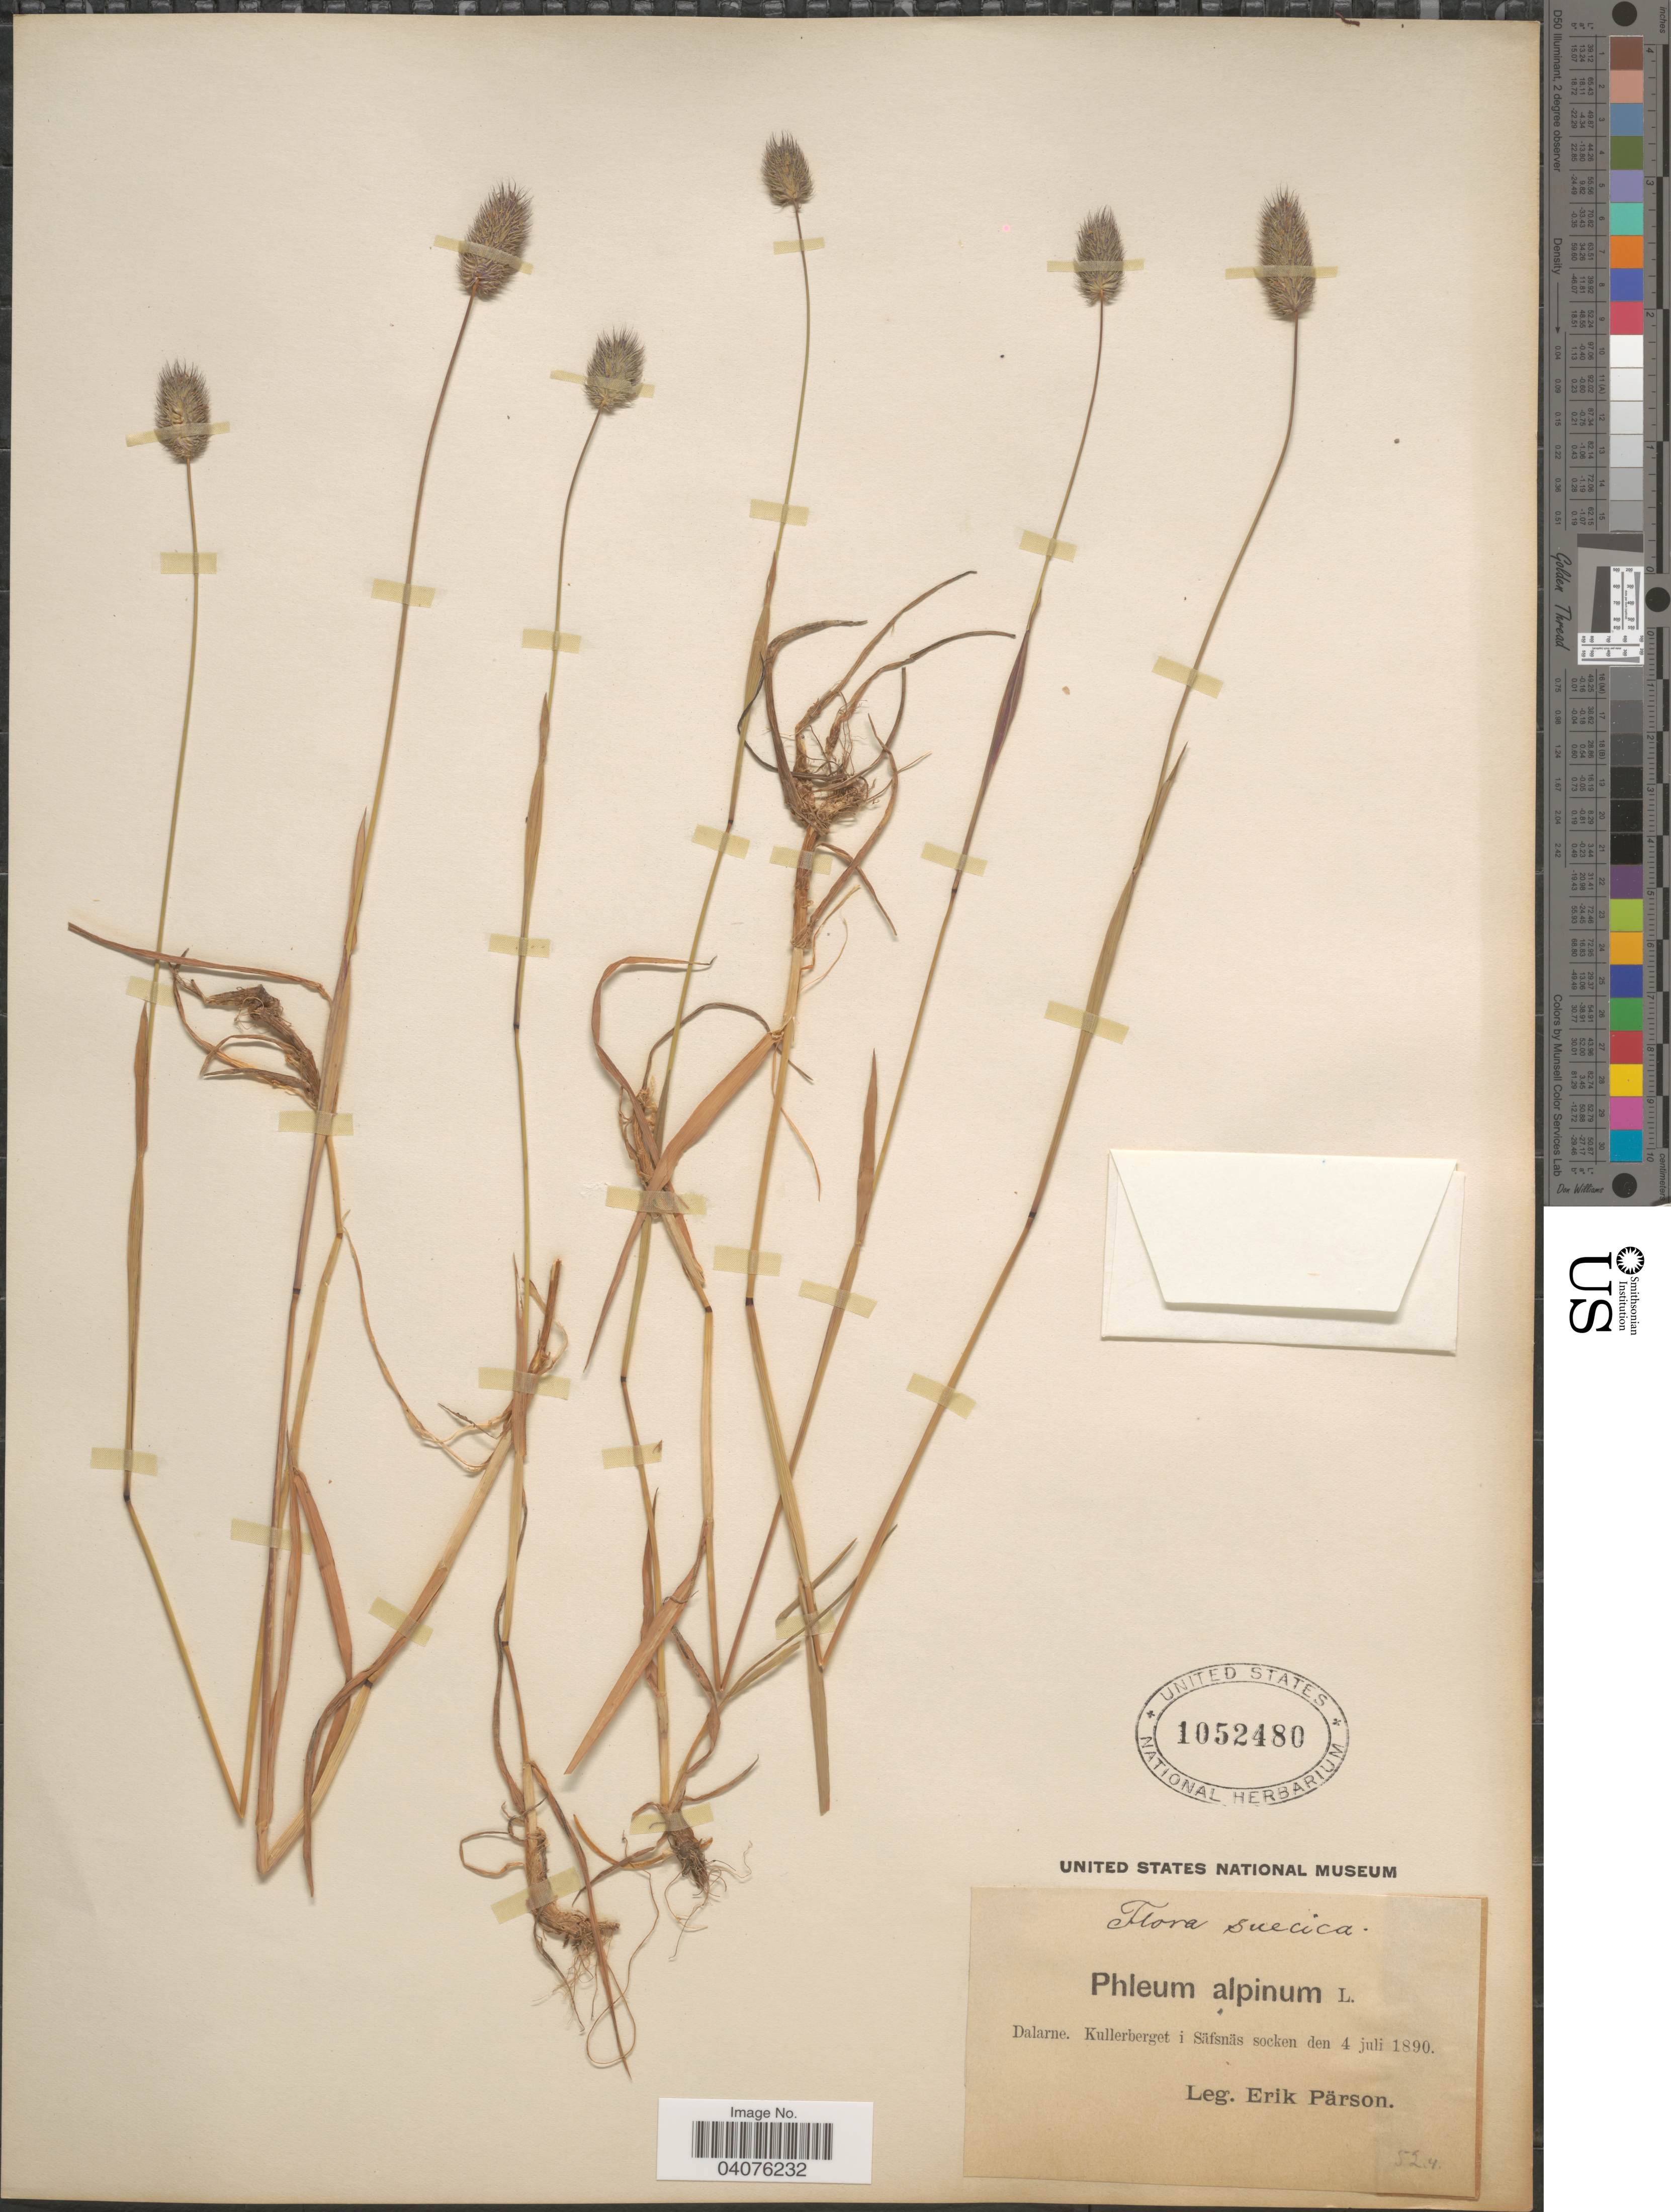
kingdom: Plantae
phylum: Tracheophyta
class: Liliopsida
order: Poales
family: Poaceae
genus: Phleum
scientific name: Phleum alpinum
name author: L.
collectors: E. Parson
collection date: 1890-07-04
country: Sweden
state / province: Dalarna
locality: Suecica. Dalarne. Kullerberget i Säfsnäs socken.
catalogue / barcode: US 1052480